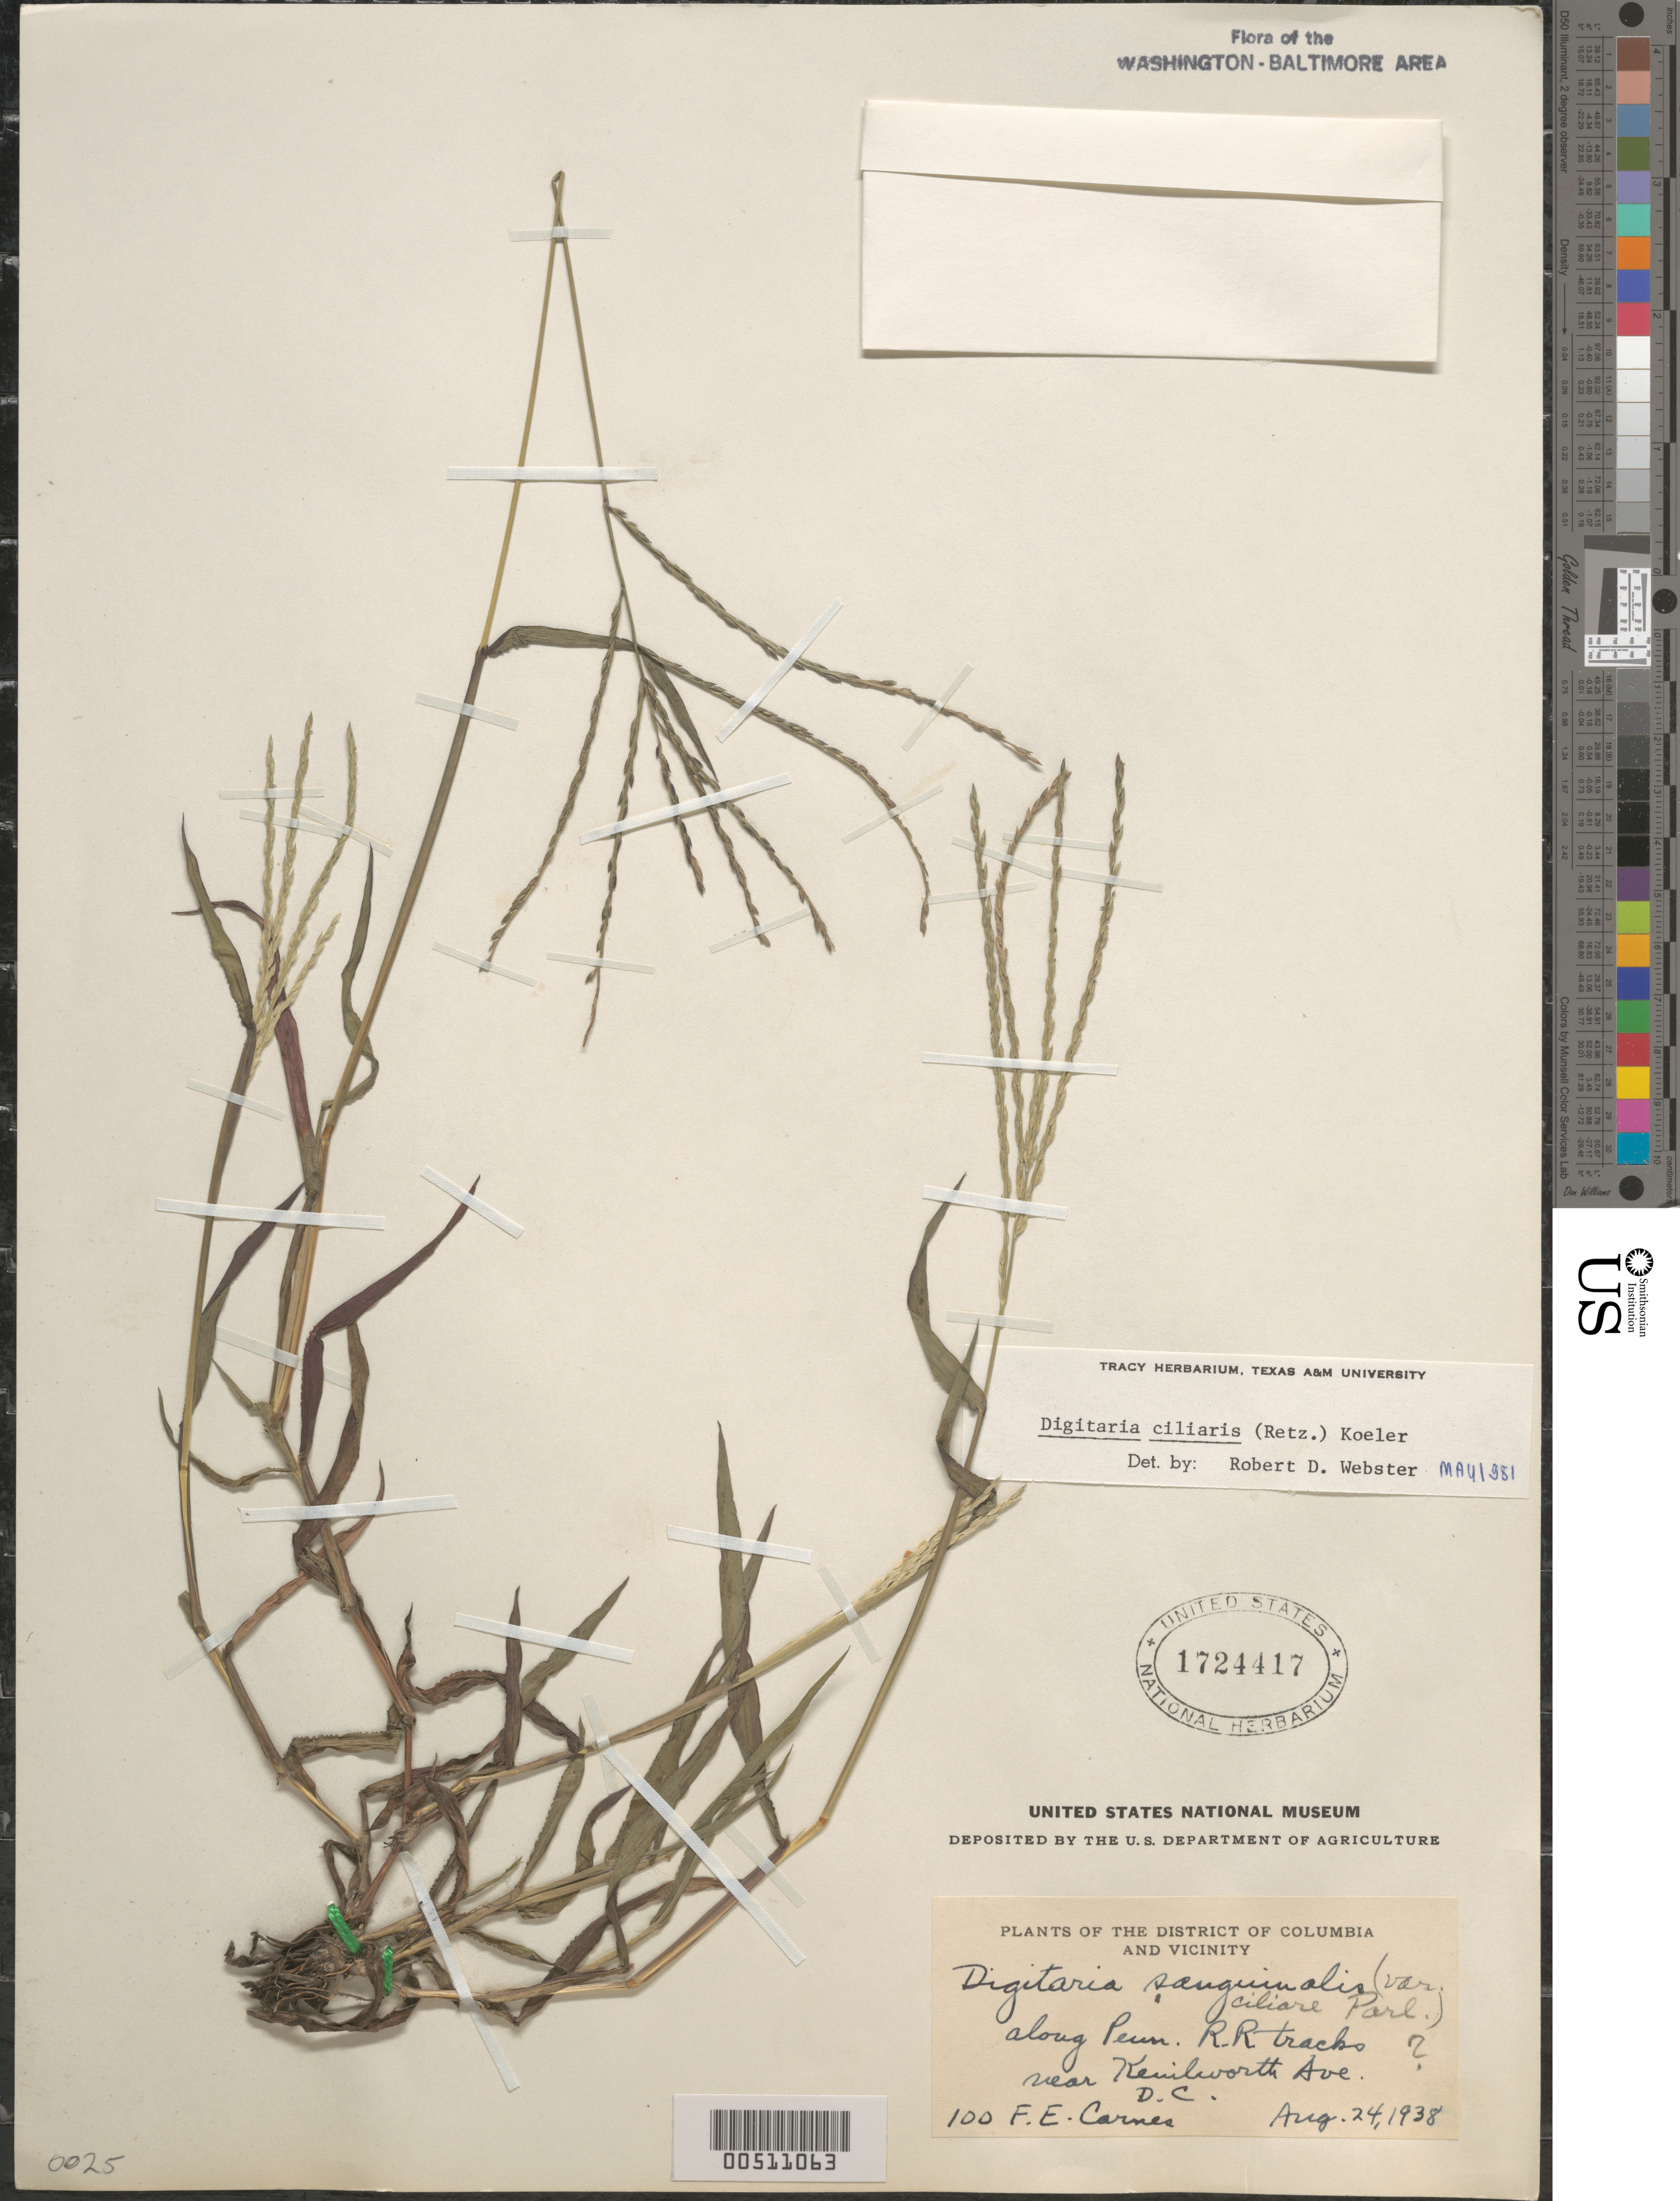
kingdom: Plantae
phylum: Tracheophyta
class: Liliopsida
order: Poales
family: Poaceae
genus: Digitaria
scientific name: Digitaria ciliaris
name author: (Retz.) Koeler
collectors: F. Carnes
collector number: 100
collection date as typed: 24 Aug 1938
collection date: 1938-08-24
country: United States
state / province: District of Columbia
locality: Along Penn R.R. Tracks near Kenilworth Ave., Washington DC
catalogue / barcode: US 1724417